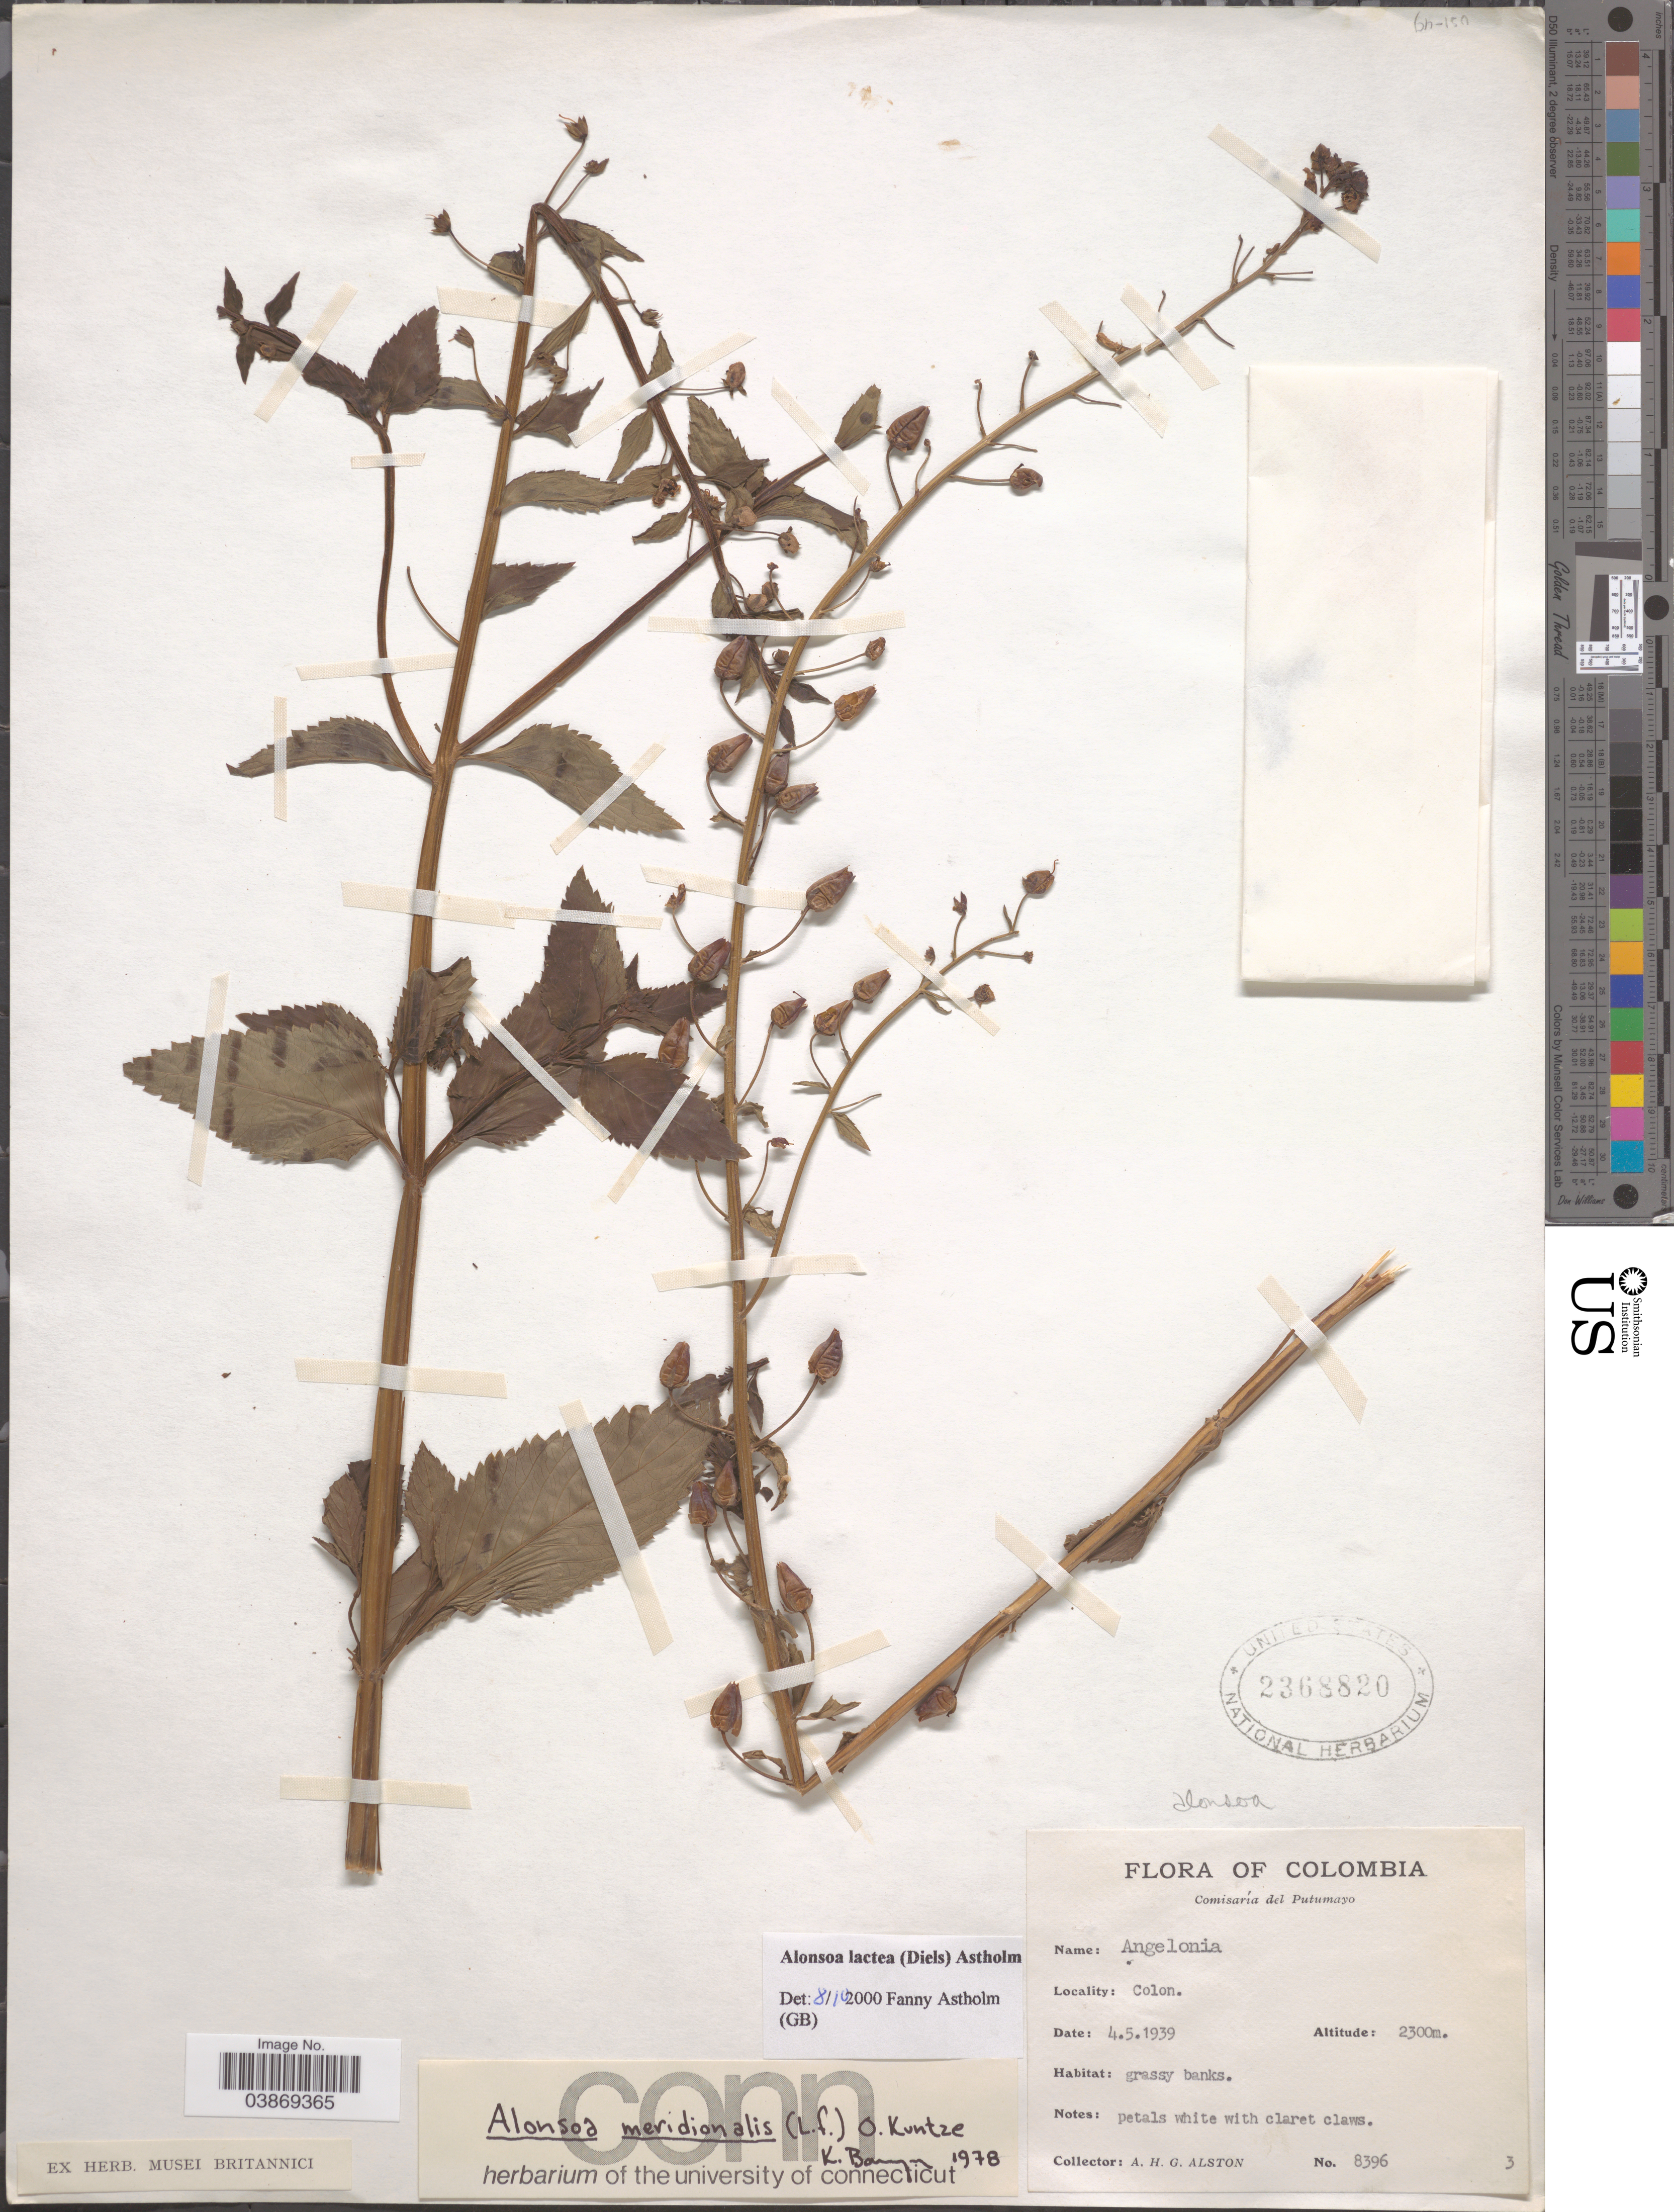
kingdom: Plantae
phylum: Tracheophyta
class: Magnoliopsida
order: Lamiales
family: Scrophulariaceae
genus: Alonsoa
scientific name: Alonsoa lactea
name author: Astholm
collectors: A. H. Alston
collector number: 8396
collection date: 1939-05-04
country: Colombia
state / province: Putumayo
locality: Comisaría del Putumayo. Colon.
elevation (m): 2300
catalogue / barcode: US 2368820